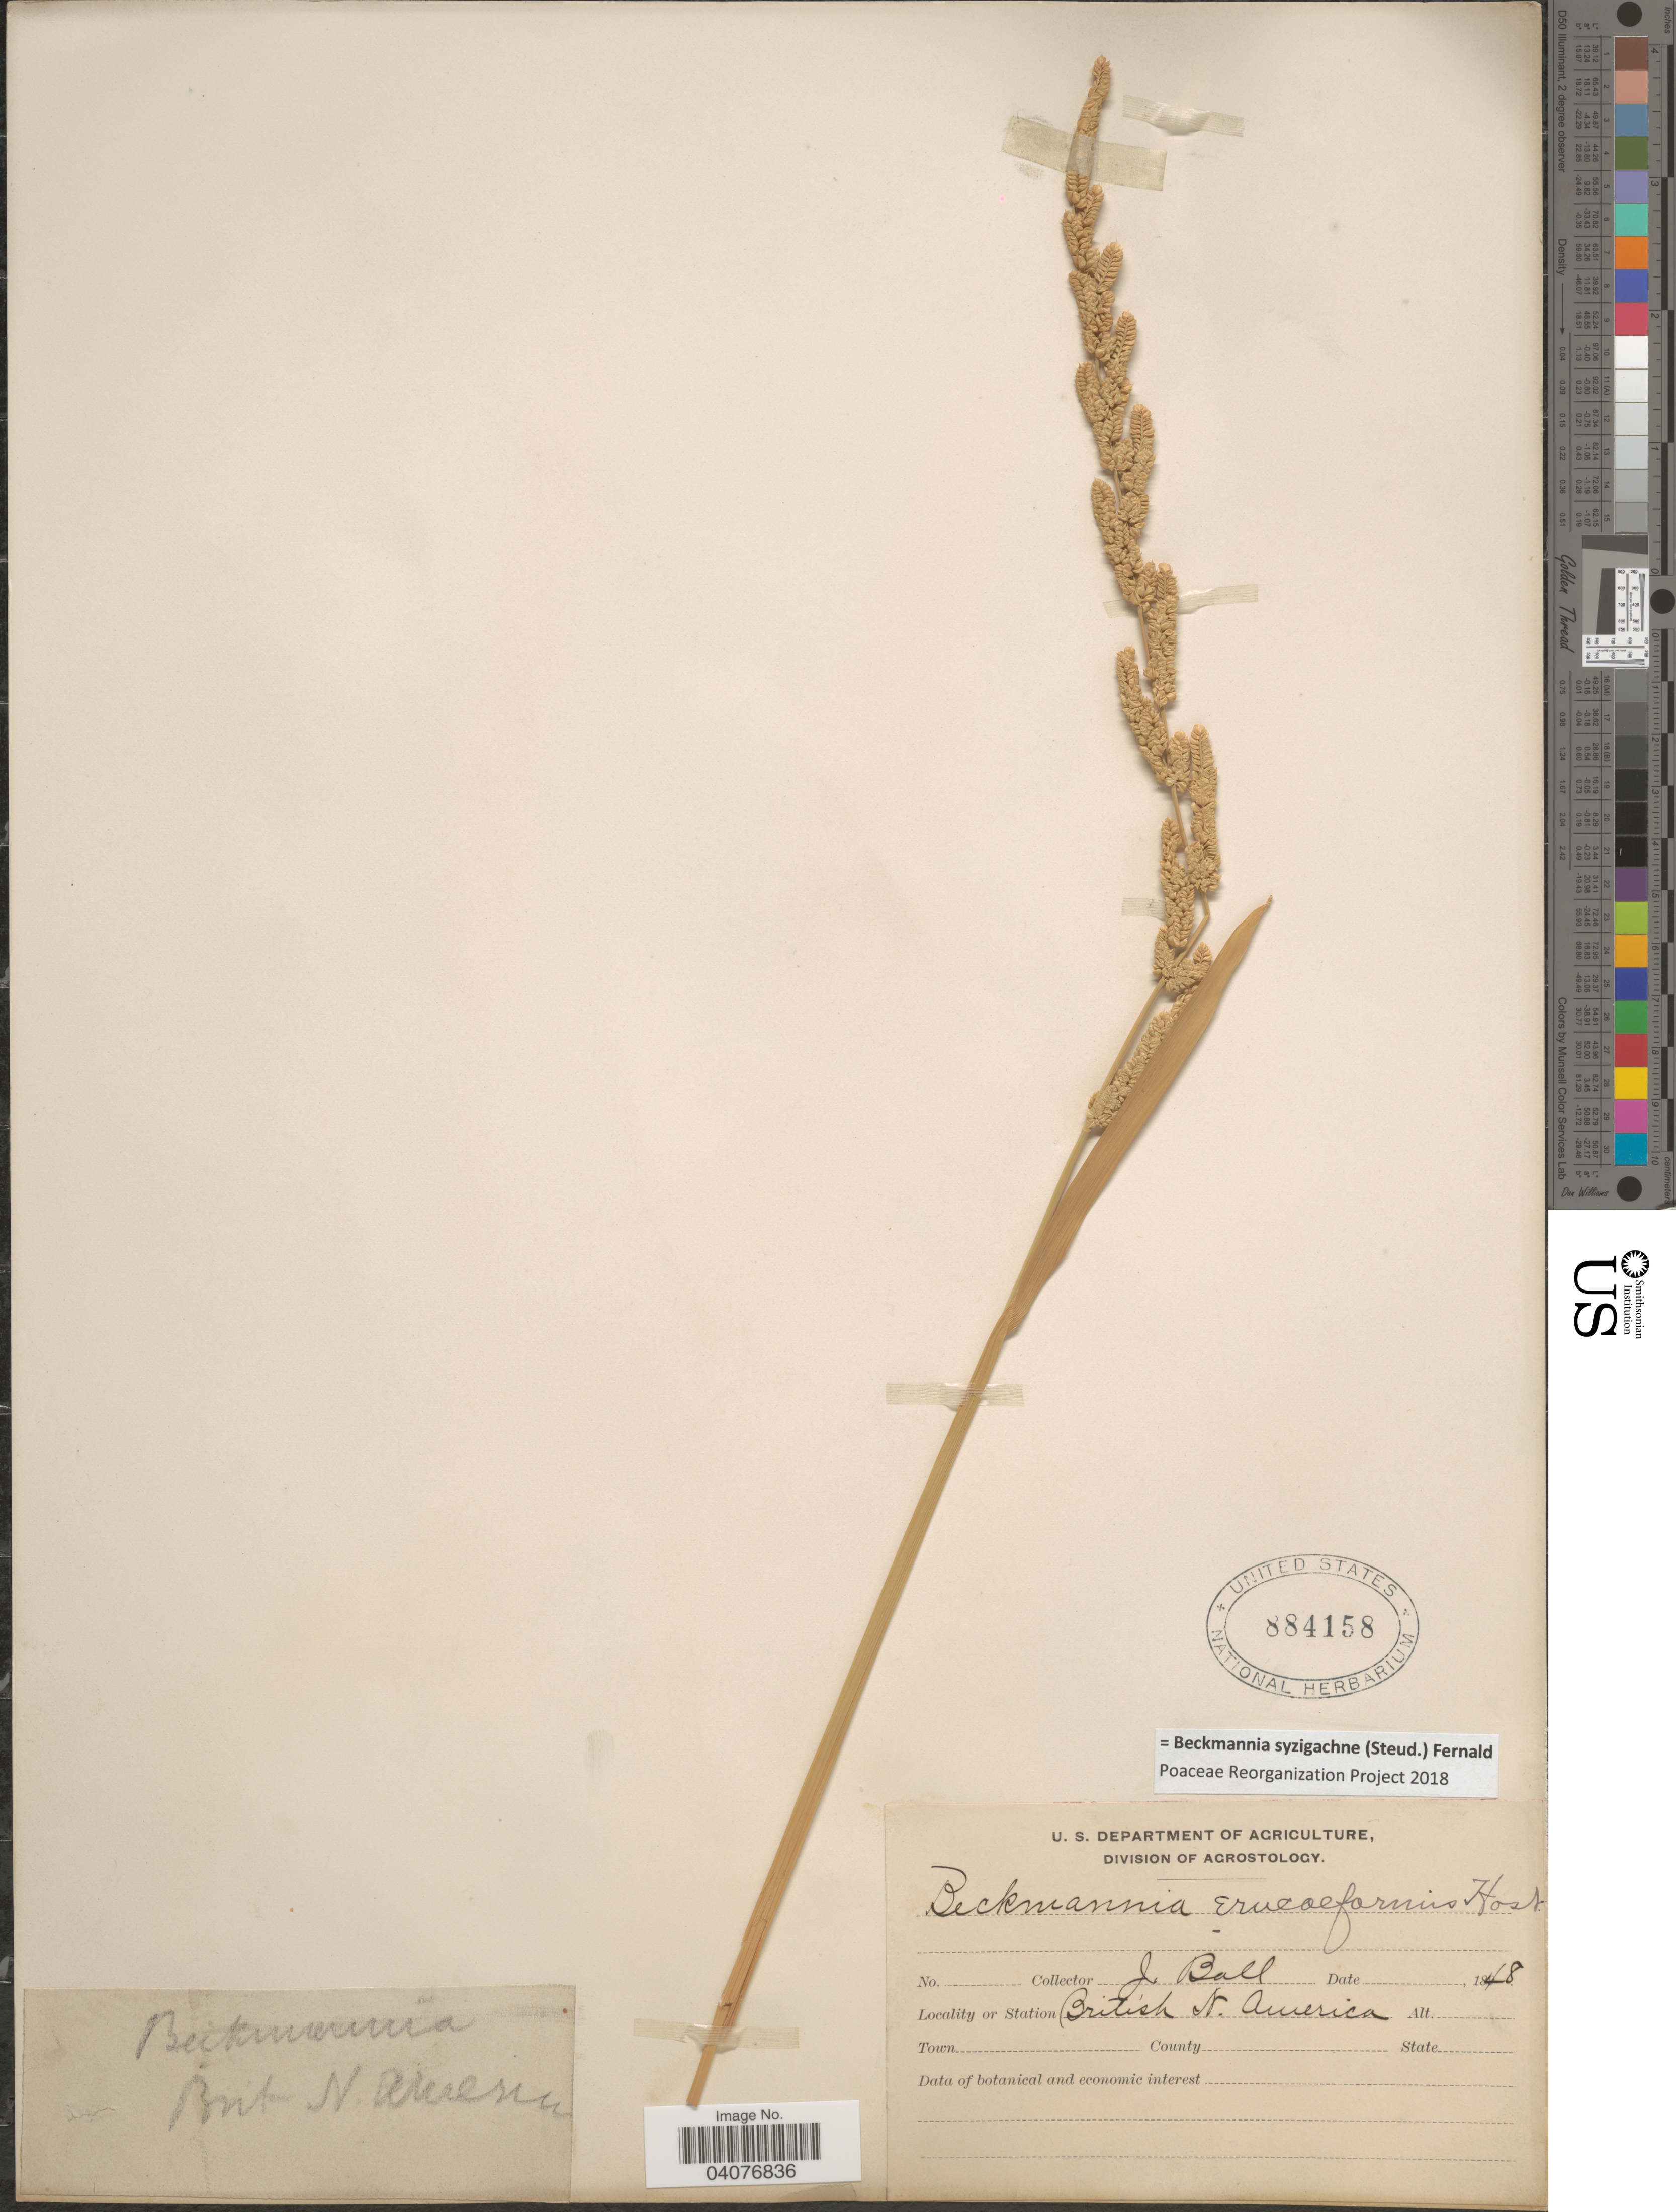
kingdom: Plantae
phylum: Tracheophyta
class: Liliopsida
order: Poales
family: Poaceae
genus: Beckmannia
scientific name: Beckmannia syzigachne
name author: (Steud.) Fernald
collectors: J. Ball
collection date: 1848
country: Canada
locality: British N. America.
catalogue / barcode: US 884158